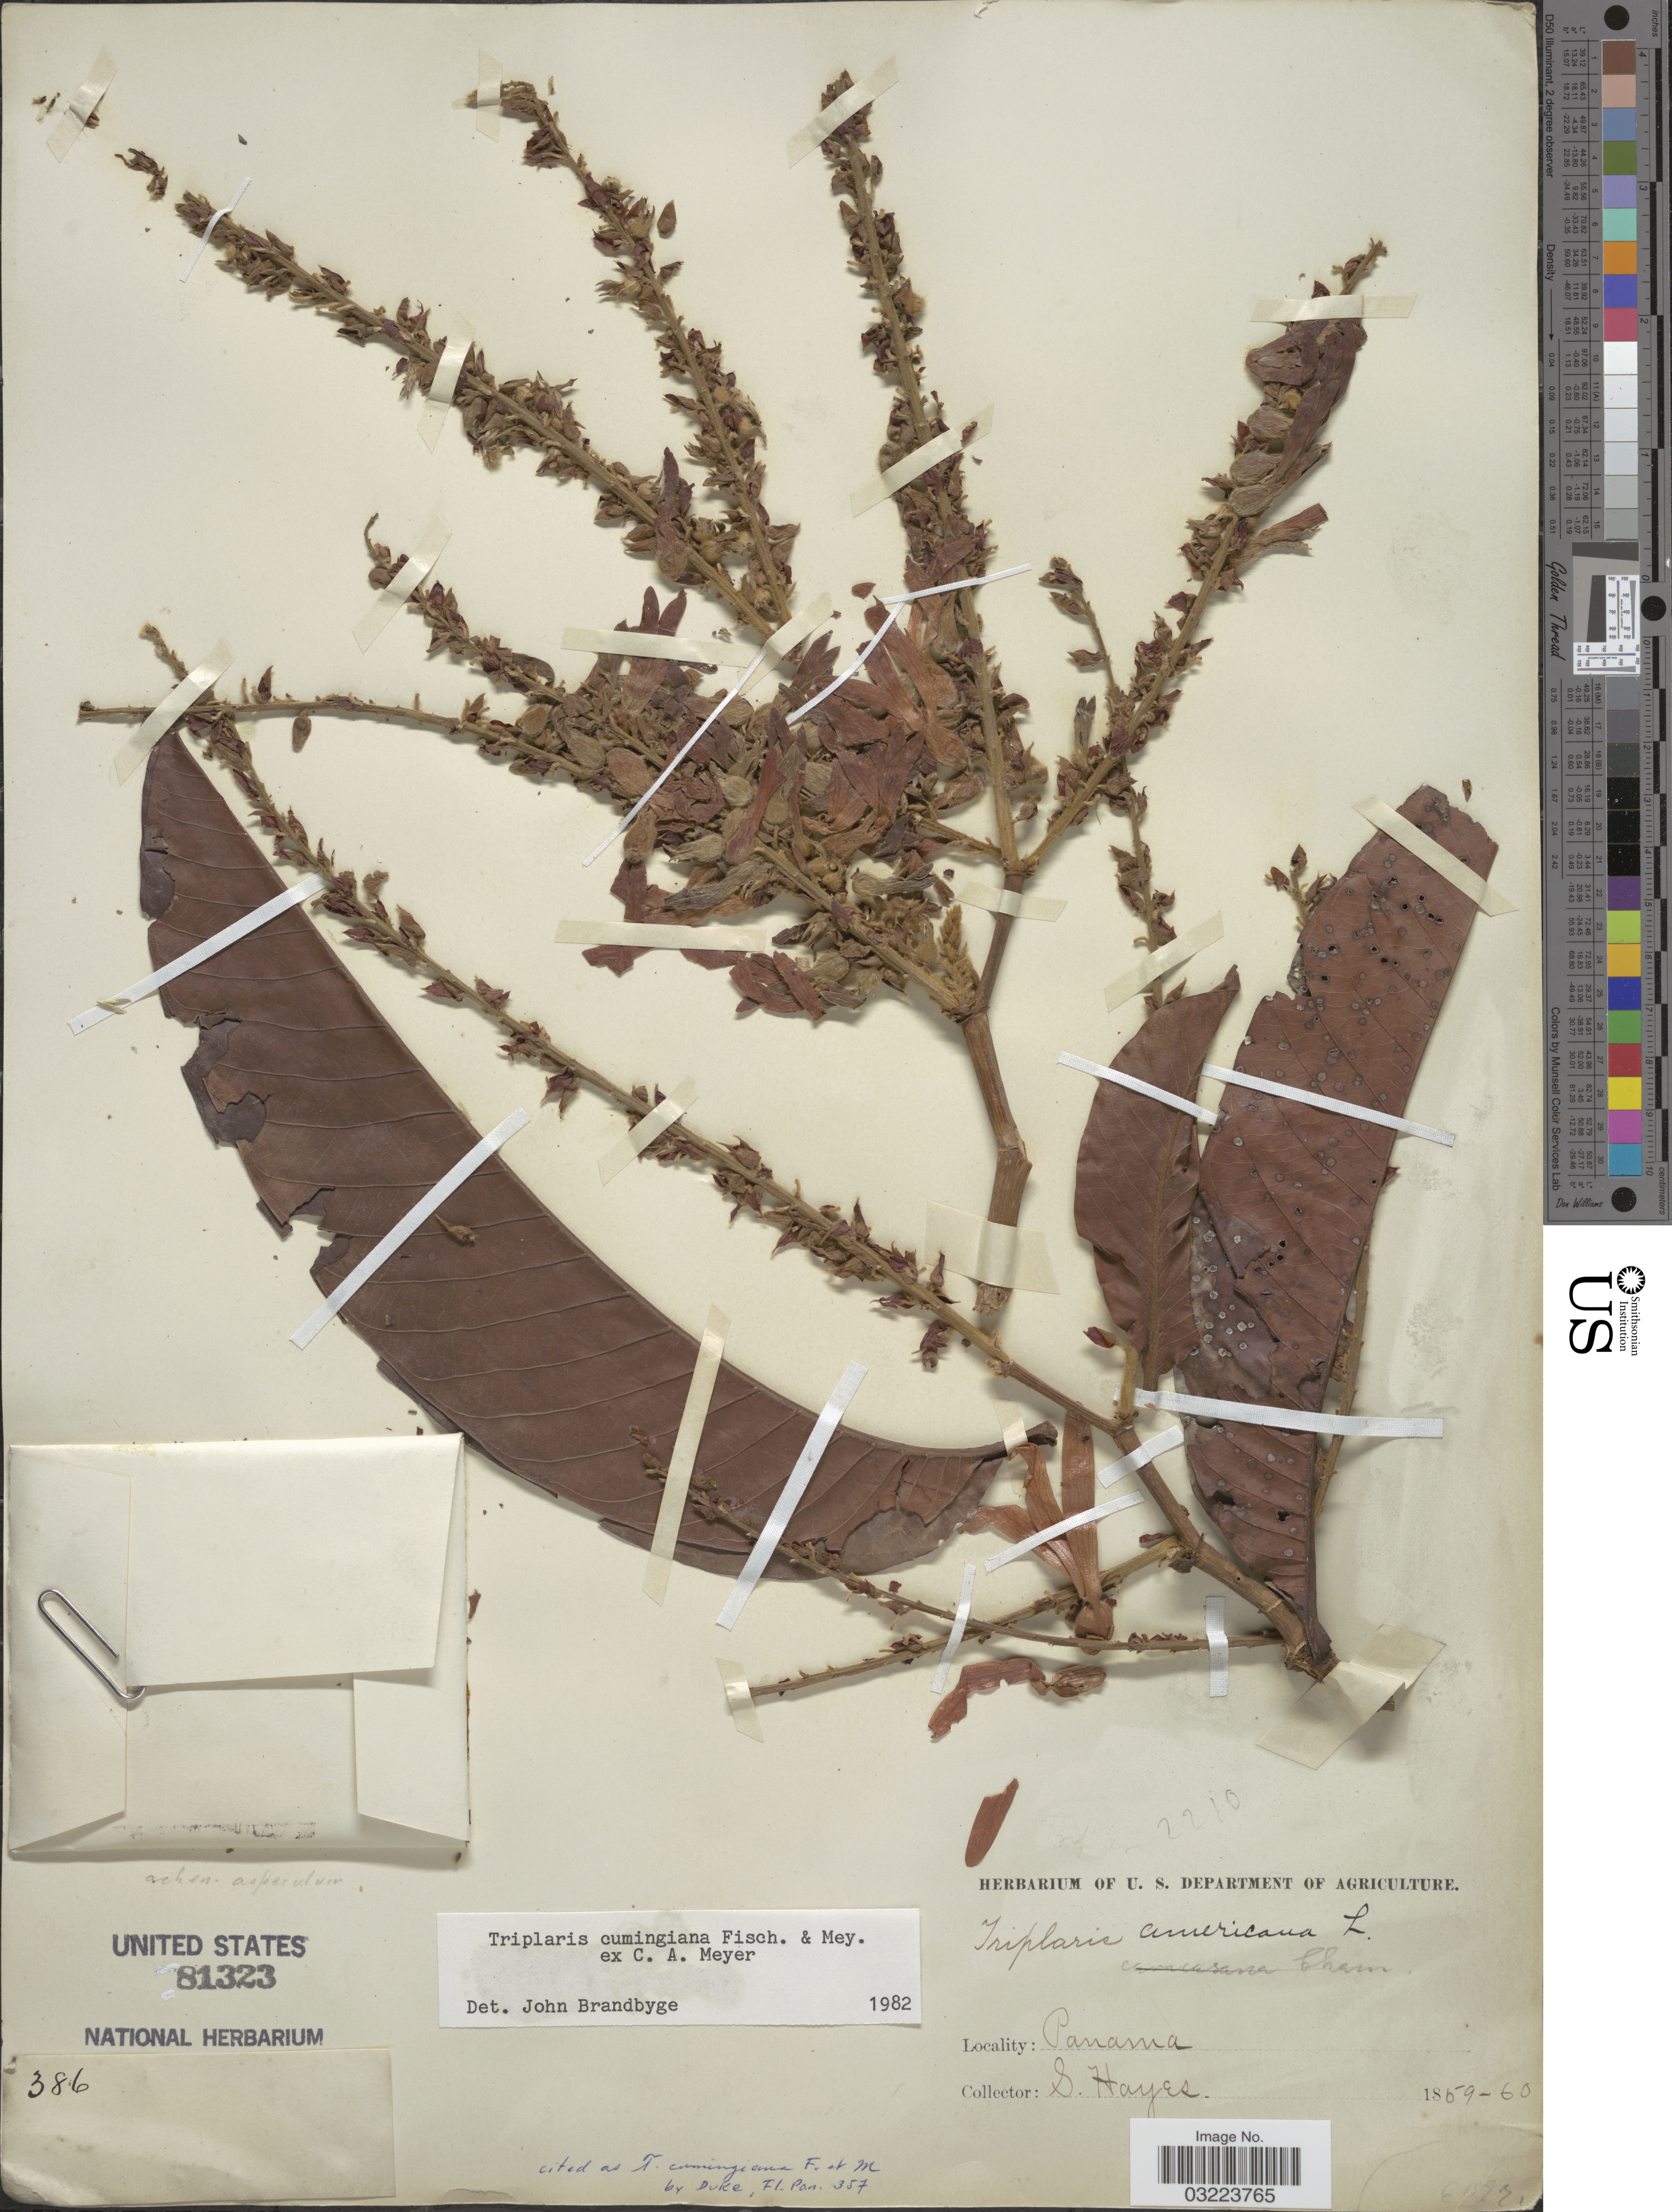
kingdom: Plantae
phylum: Tracheophyta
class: Magnoliopsida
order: Caryophyllales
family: Polygonaceae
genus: Triplaris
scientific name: Triplaris cumingiana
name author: Fisch. & C.A. Mey. ex C.A. Mey.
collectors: S. Hayes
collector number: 386?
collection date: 1859/1860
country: Panama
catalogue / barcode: US 81323